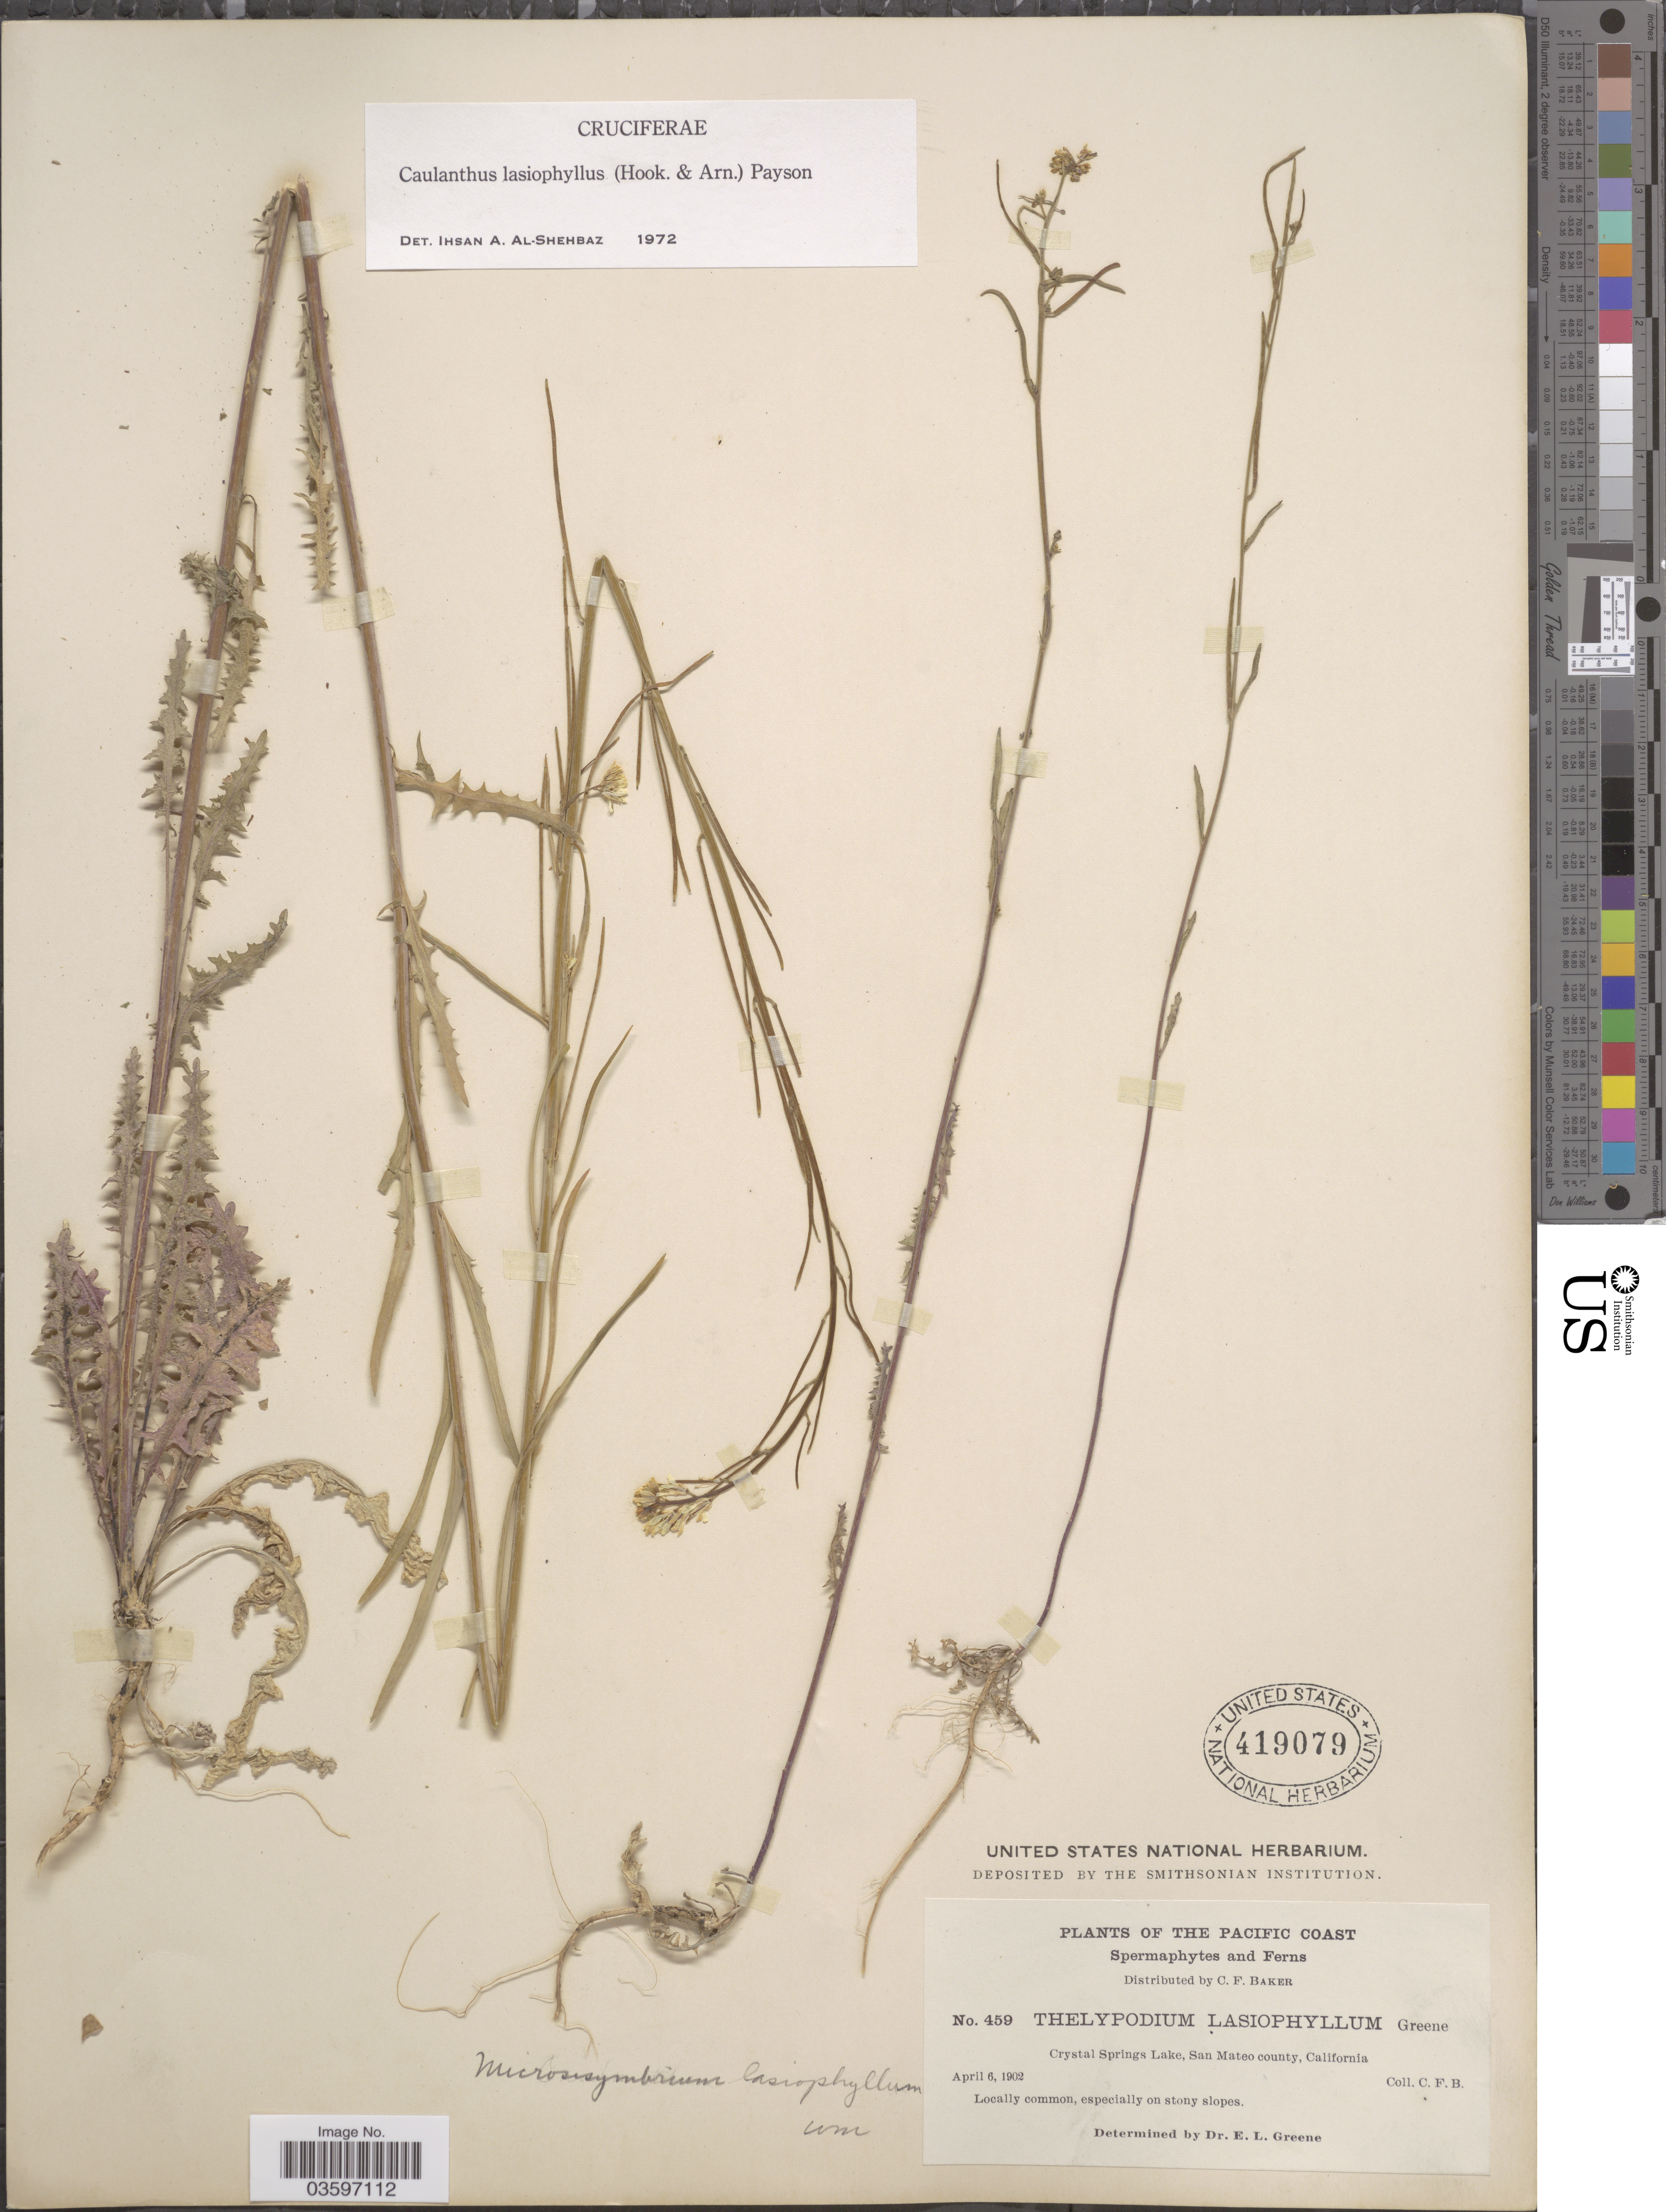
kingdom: Plantae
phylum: Tracheophyta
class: Magnoliopsida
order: Brassicales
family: Brassicaceae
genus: Caulanthus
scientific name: Caulanthus lasiophyllus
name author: (Hook. & Arn.) Payson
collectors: C. F. Baker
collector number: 459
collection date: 1902-04-06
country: United States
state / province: California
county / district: San Mateo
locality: The Pacific Coast. Crystal Springs Lake, San Mateo County.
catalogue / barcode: US 419079